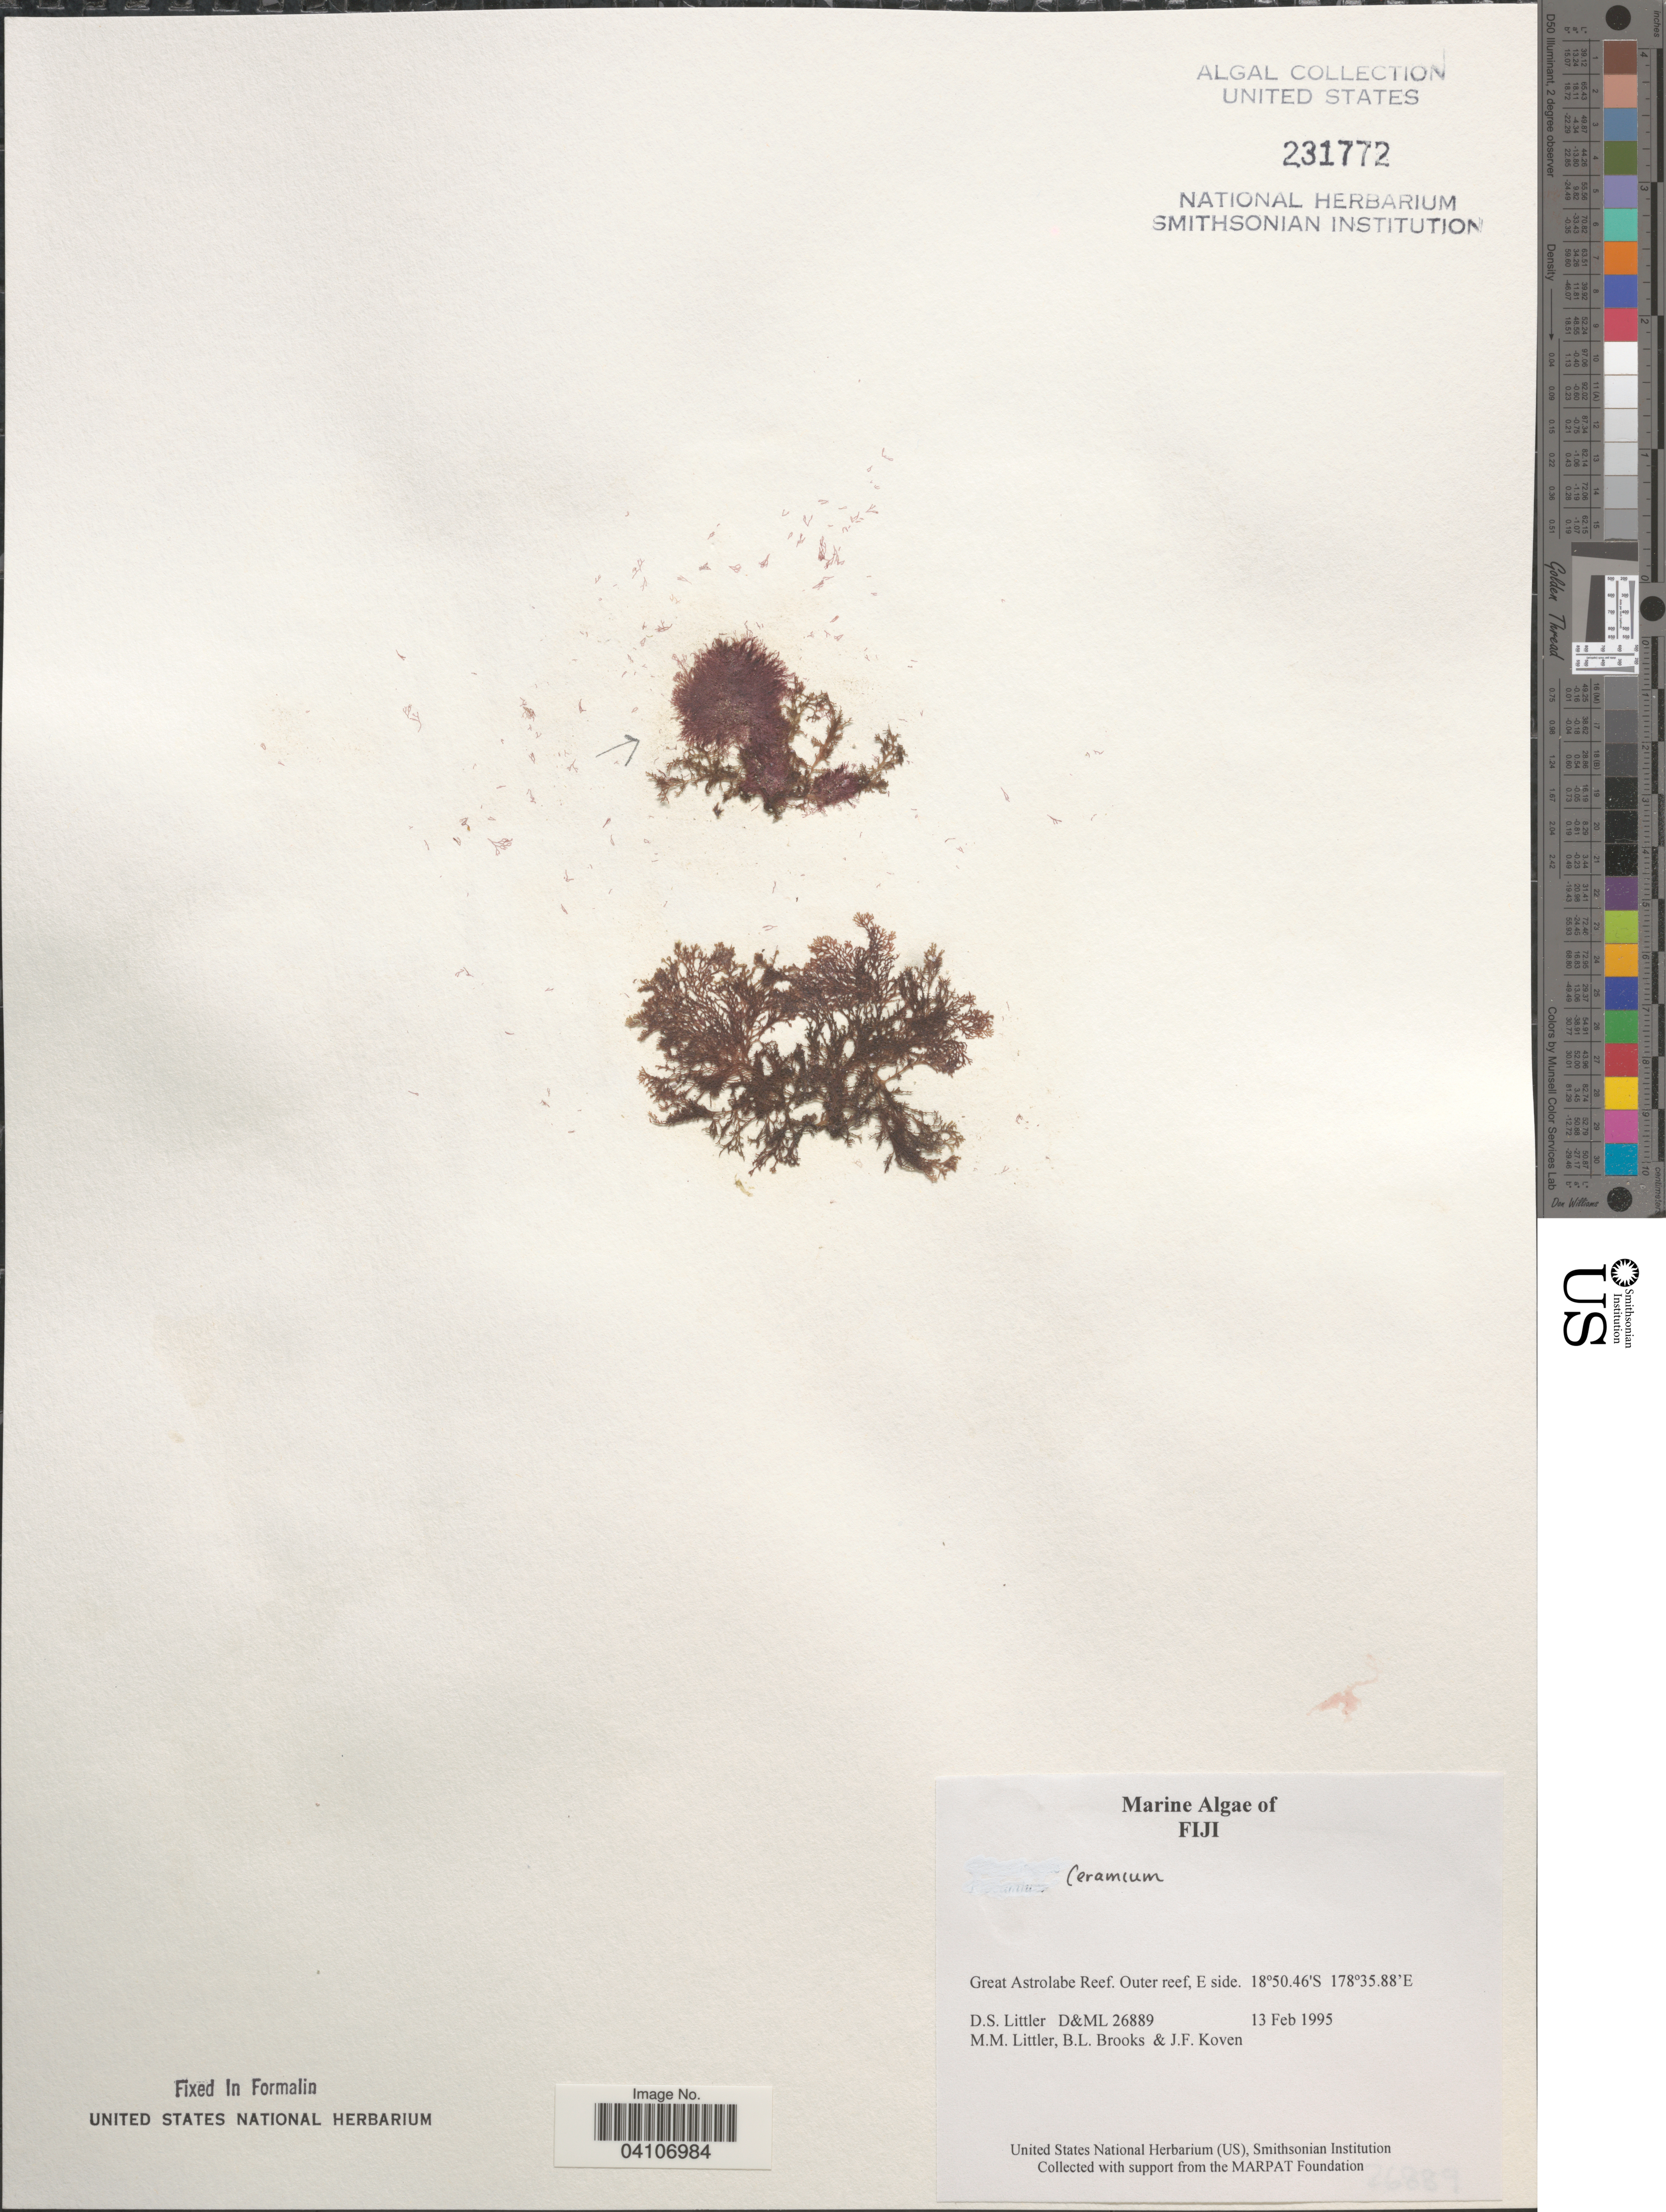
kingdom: Plantae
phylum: Rhodophyta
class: Florideophyceae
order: Ceramiales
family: Ceramiaceae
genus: Ceramium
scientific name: Ceramium sp.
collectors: D. S. Littler, B. Brooks & J. Koven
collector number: D&ML26889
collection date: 1995-02-13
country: Fiji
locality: Great Astrolabe Reef. Outer reef, E side.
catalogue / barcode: US 231772